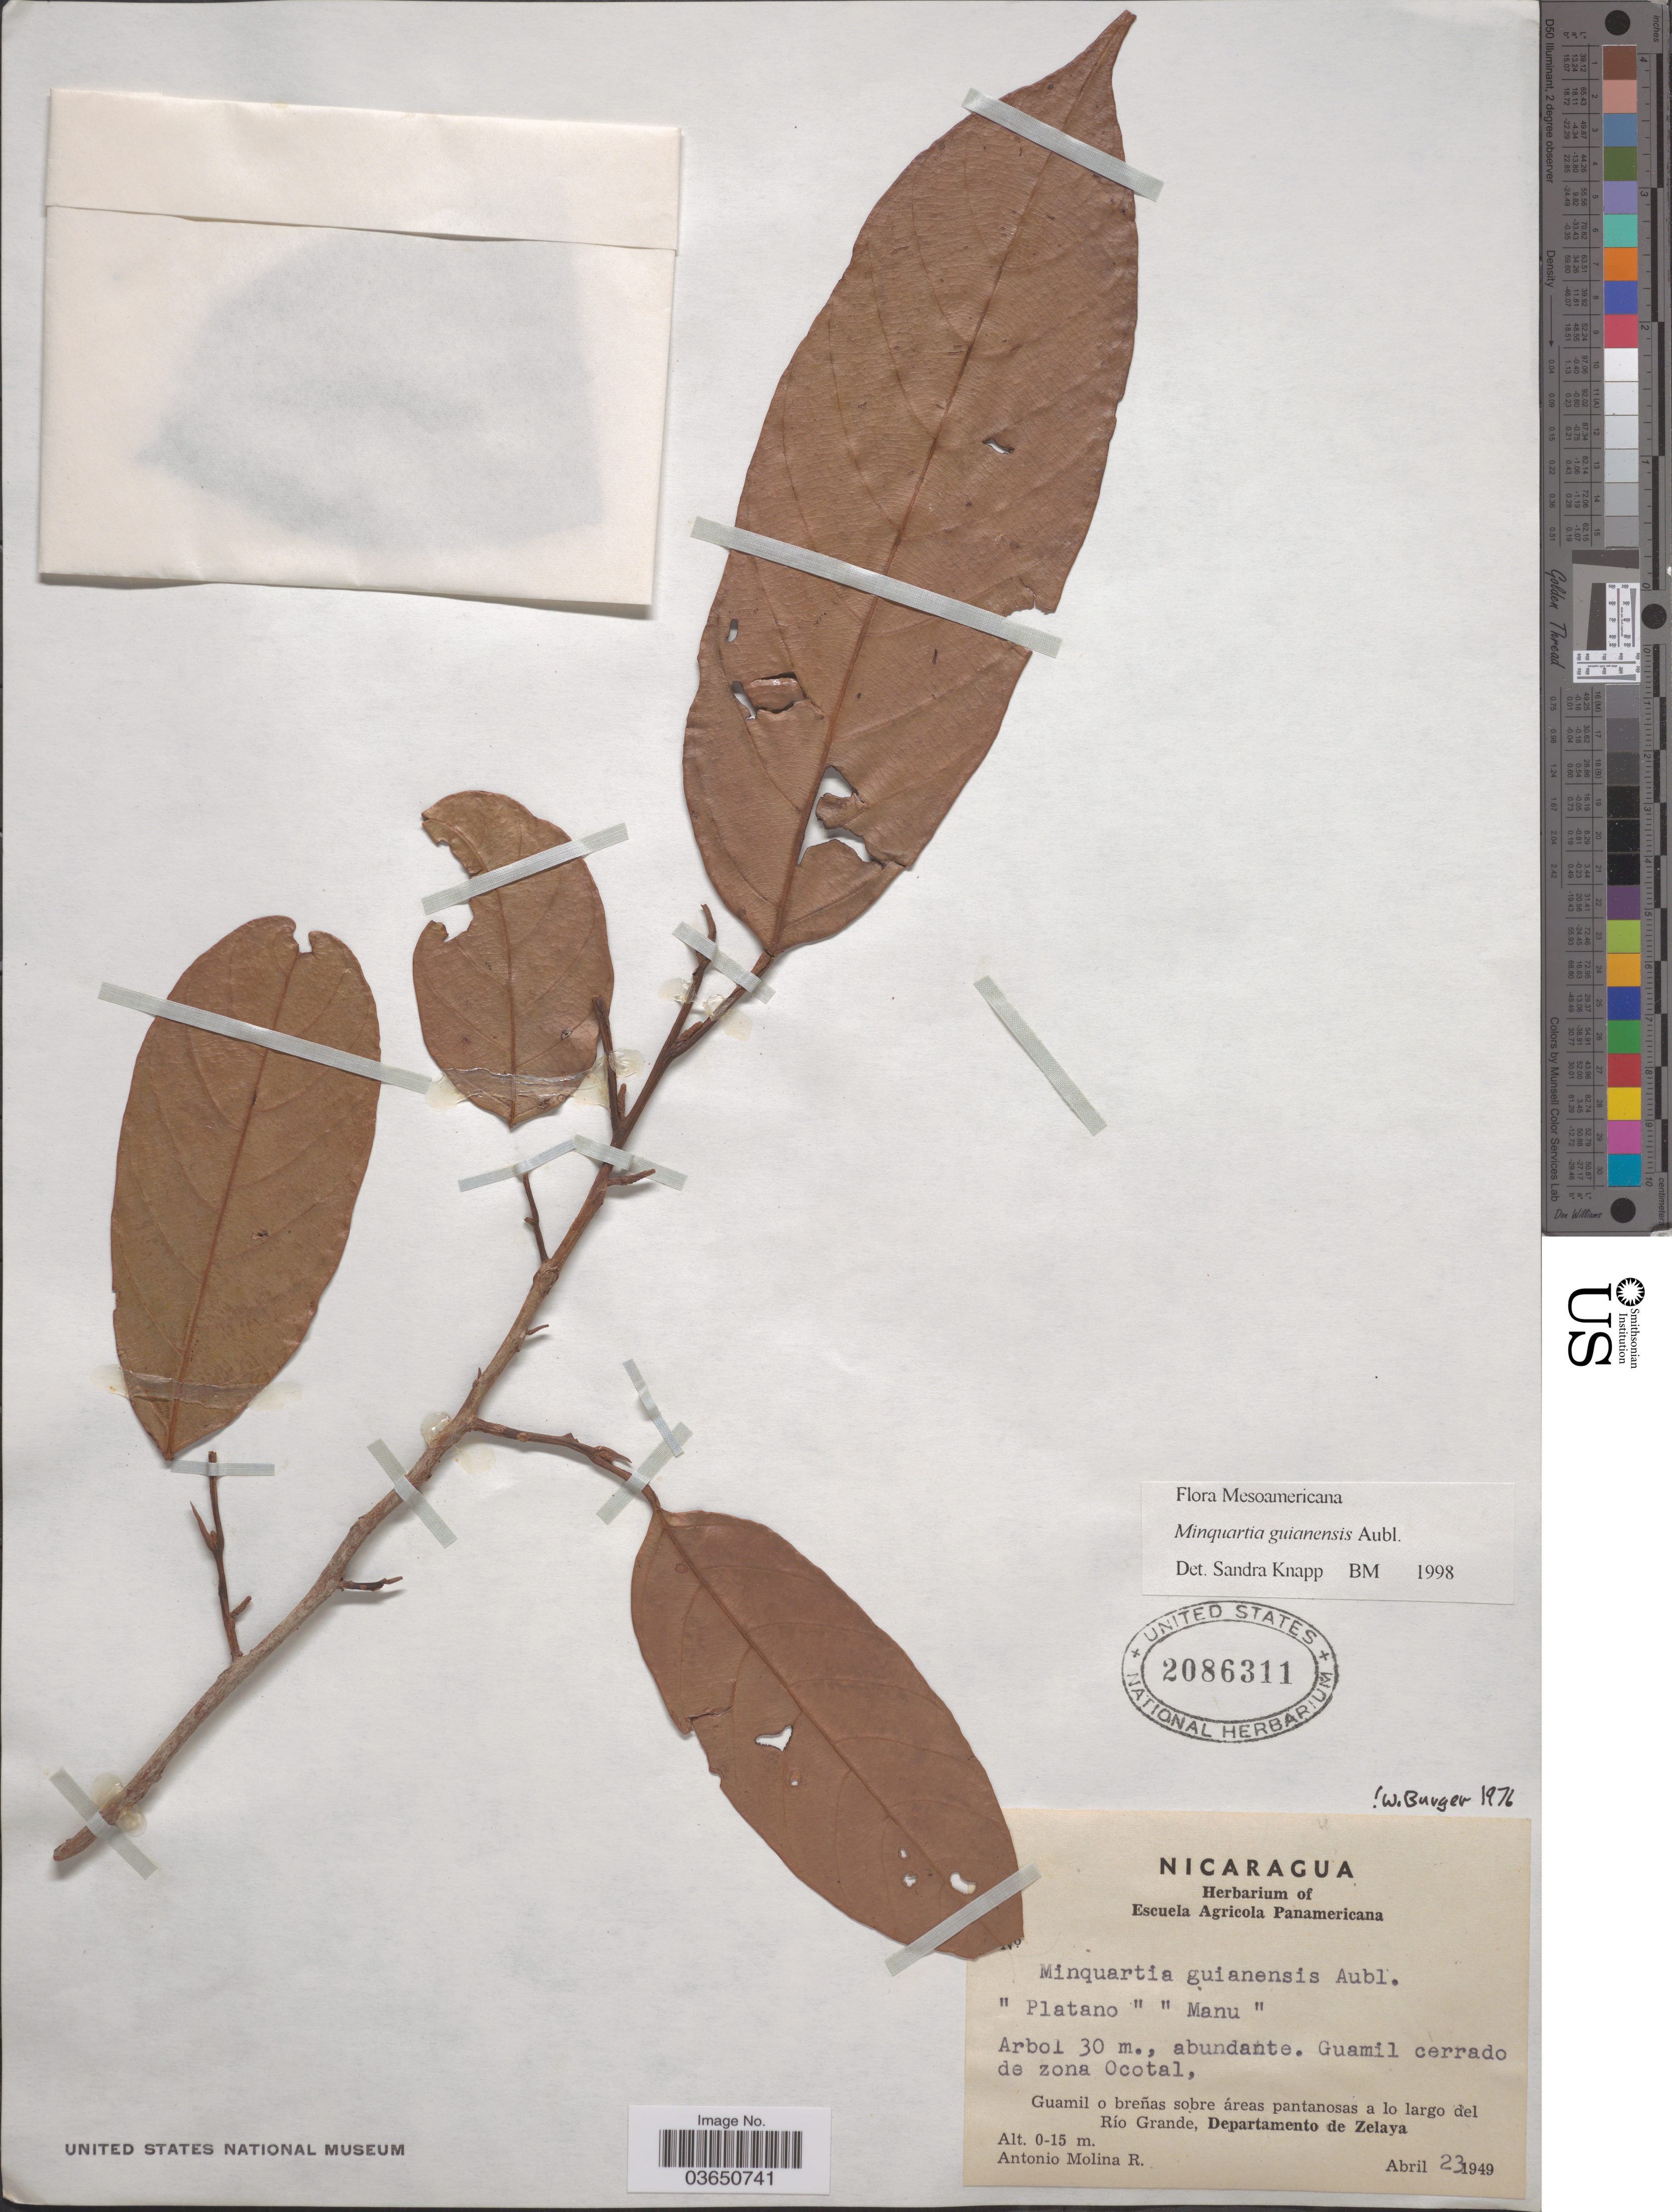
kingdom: Plantae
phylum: Tracheophyta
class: Magnoliopsida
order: Santalales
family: Coulaceae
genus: Minquartia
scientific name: Minquartia guianensis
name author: Aubl.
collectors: A. Molina R.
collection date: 1949-04-23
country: Nicaragua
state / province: Atlántico Sur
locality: Guamil cerrado de zona Ocotal. Guamil o breñas sobre áreas pantanosas a lo largo del Río Grande, Departamento de Zelaya.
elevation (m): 0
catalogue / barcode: US 2086311